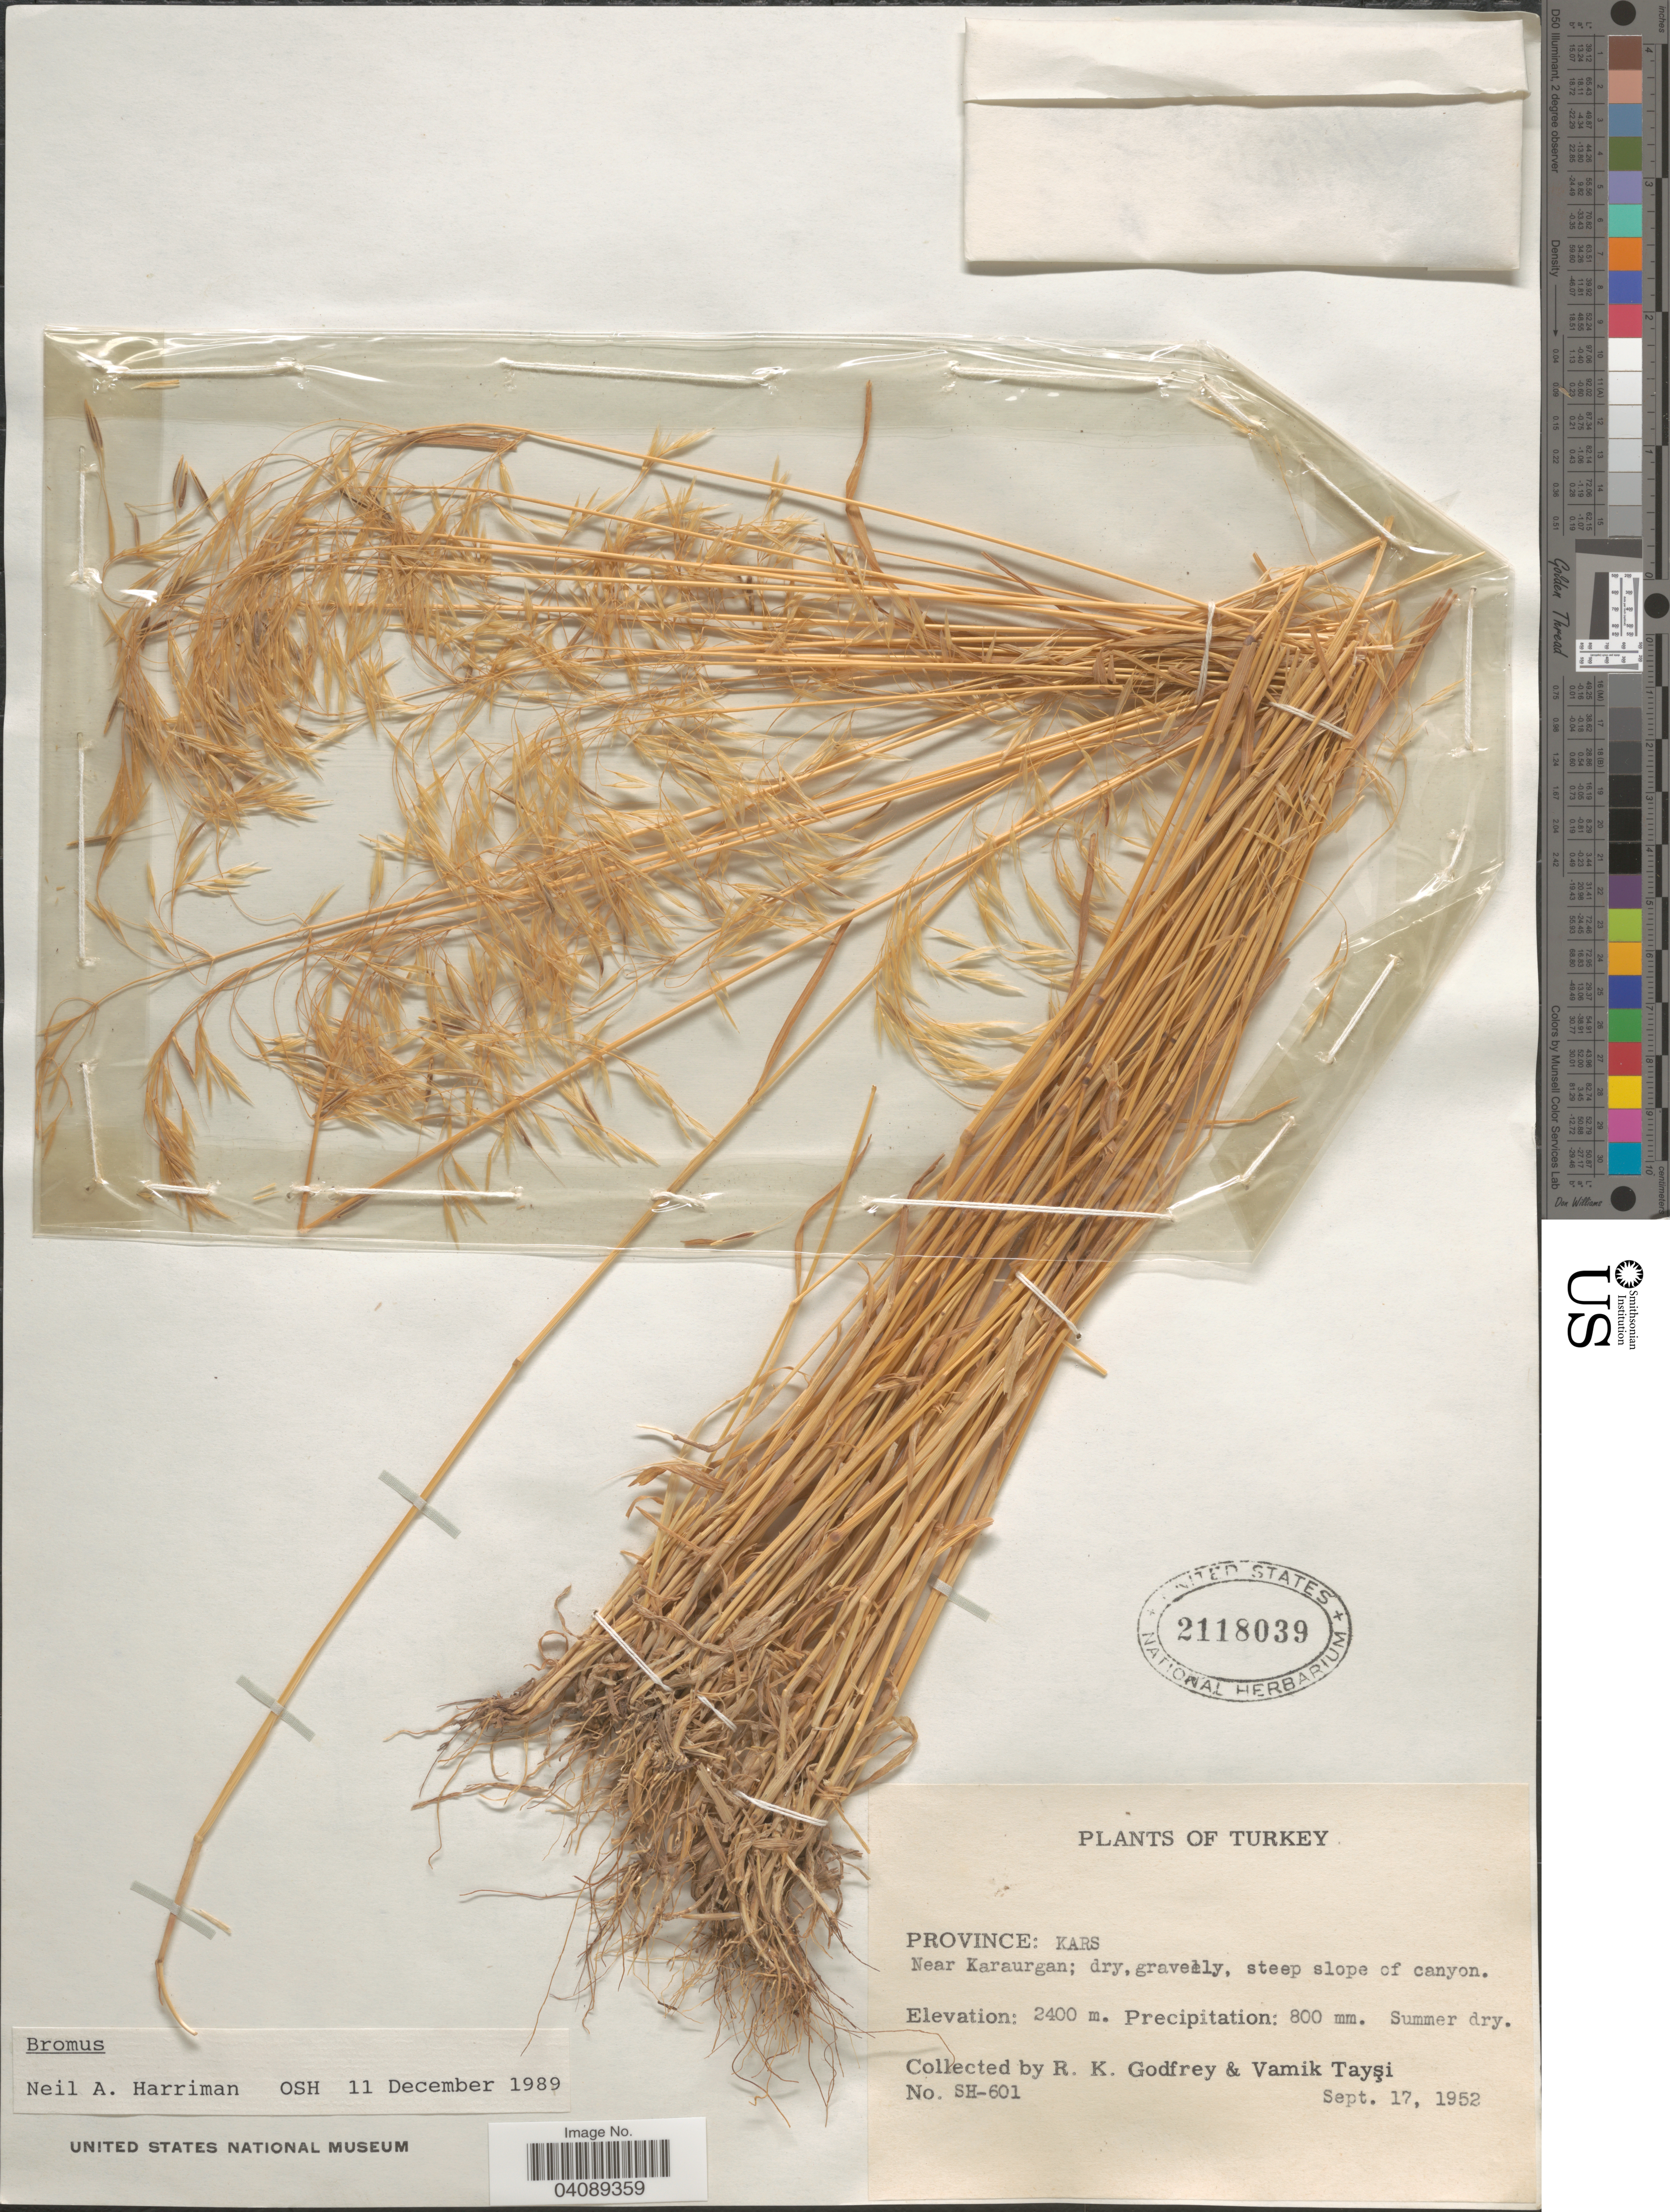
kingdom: Plantae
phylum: Tracheophyta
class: Liliopsida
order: Poales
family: Poaceae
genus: Bromus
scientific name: Bromus sp.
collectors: R. K. Godfrey & V. Taysi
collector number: SH-601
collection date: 1952-09-17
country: Turkey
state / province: Kars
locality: Near Karaurgan; dry, gravelly, steep slope of canyon.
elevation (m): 2400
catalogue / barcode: US 2118039